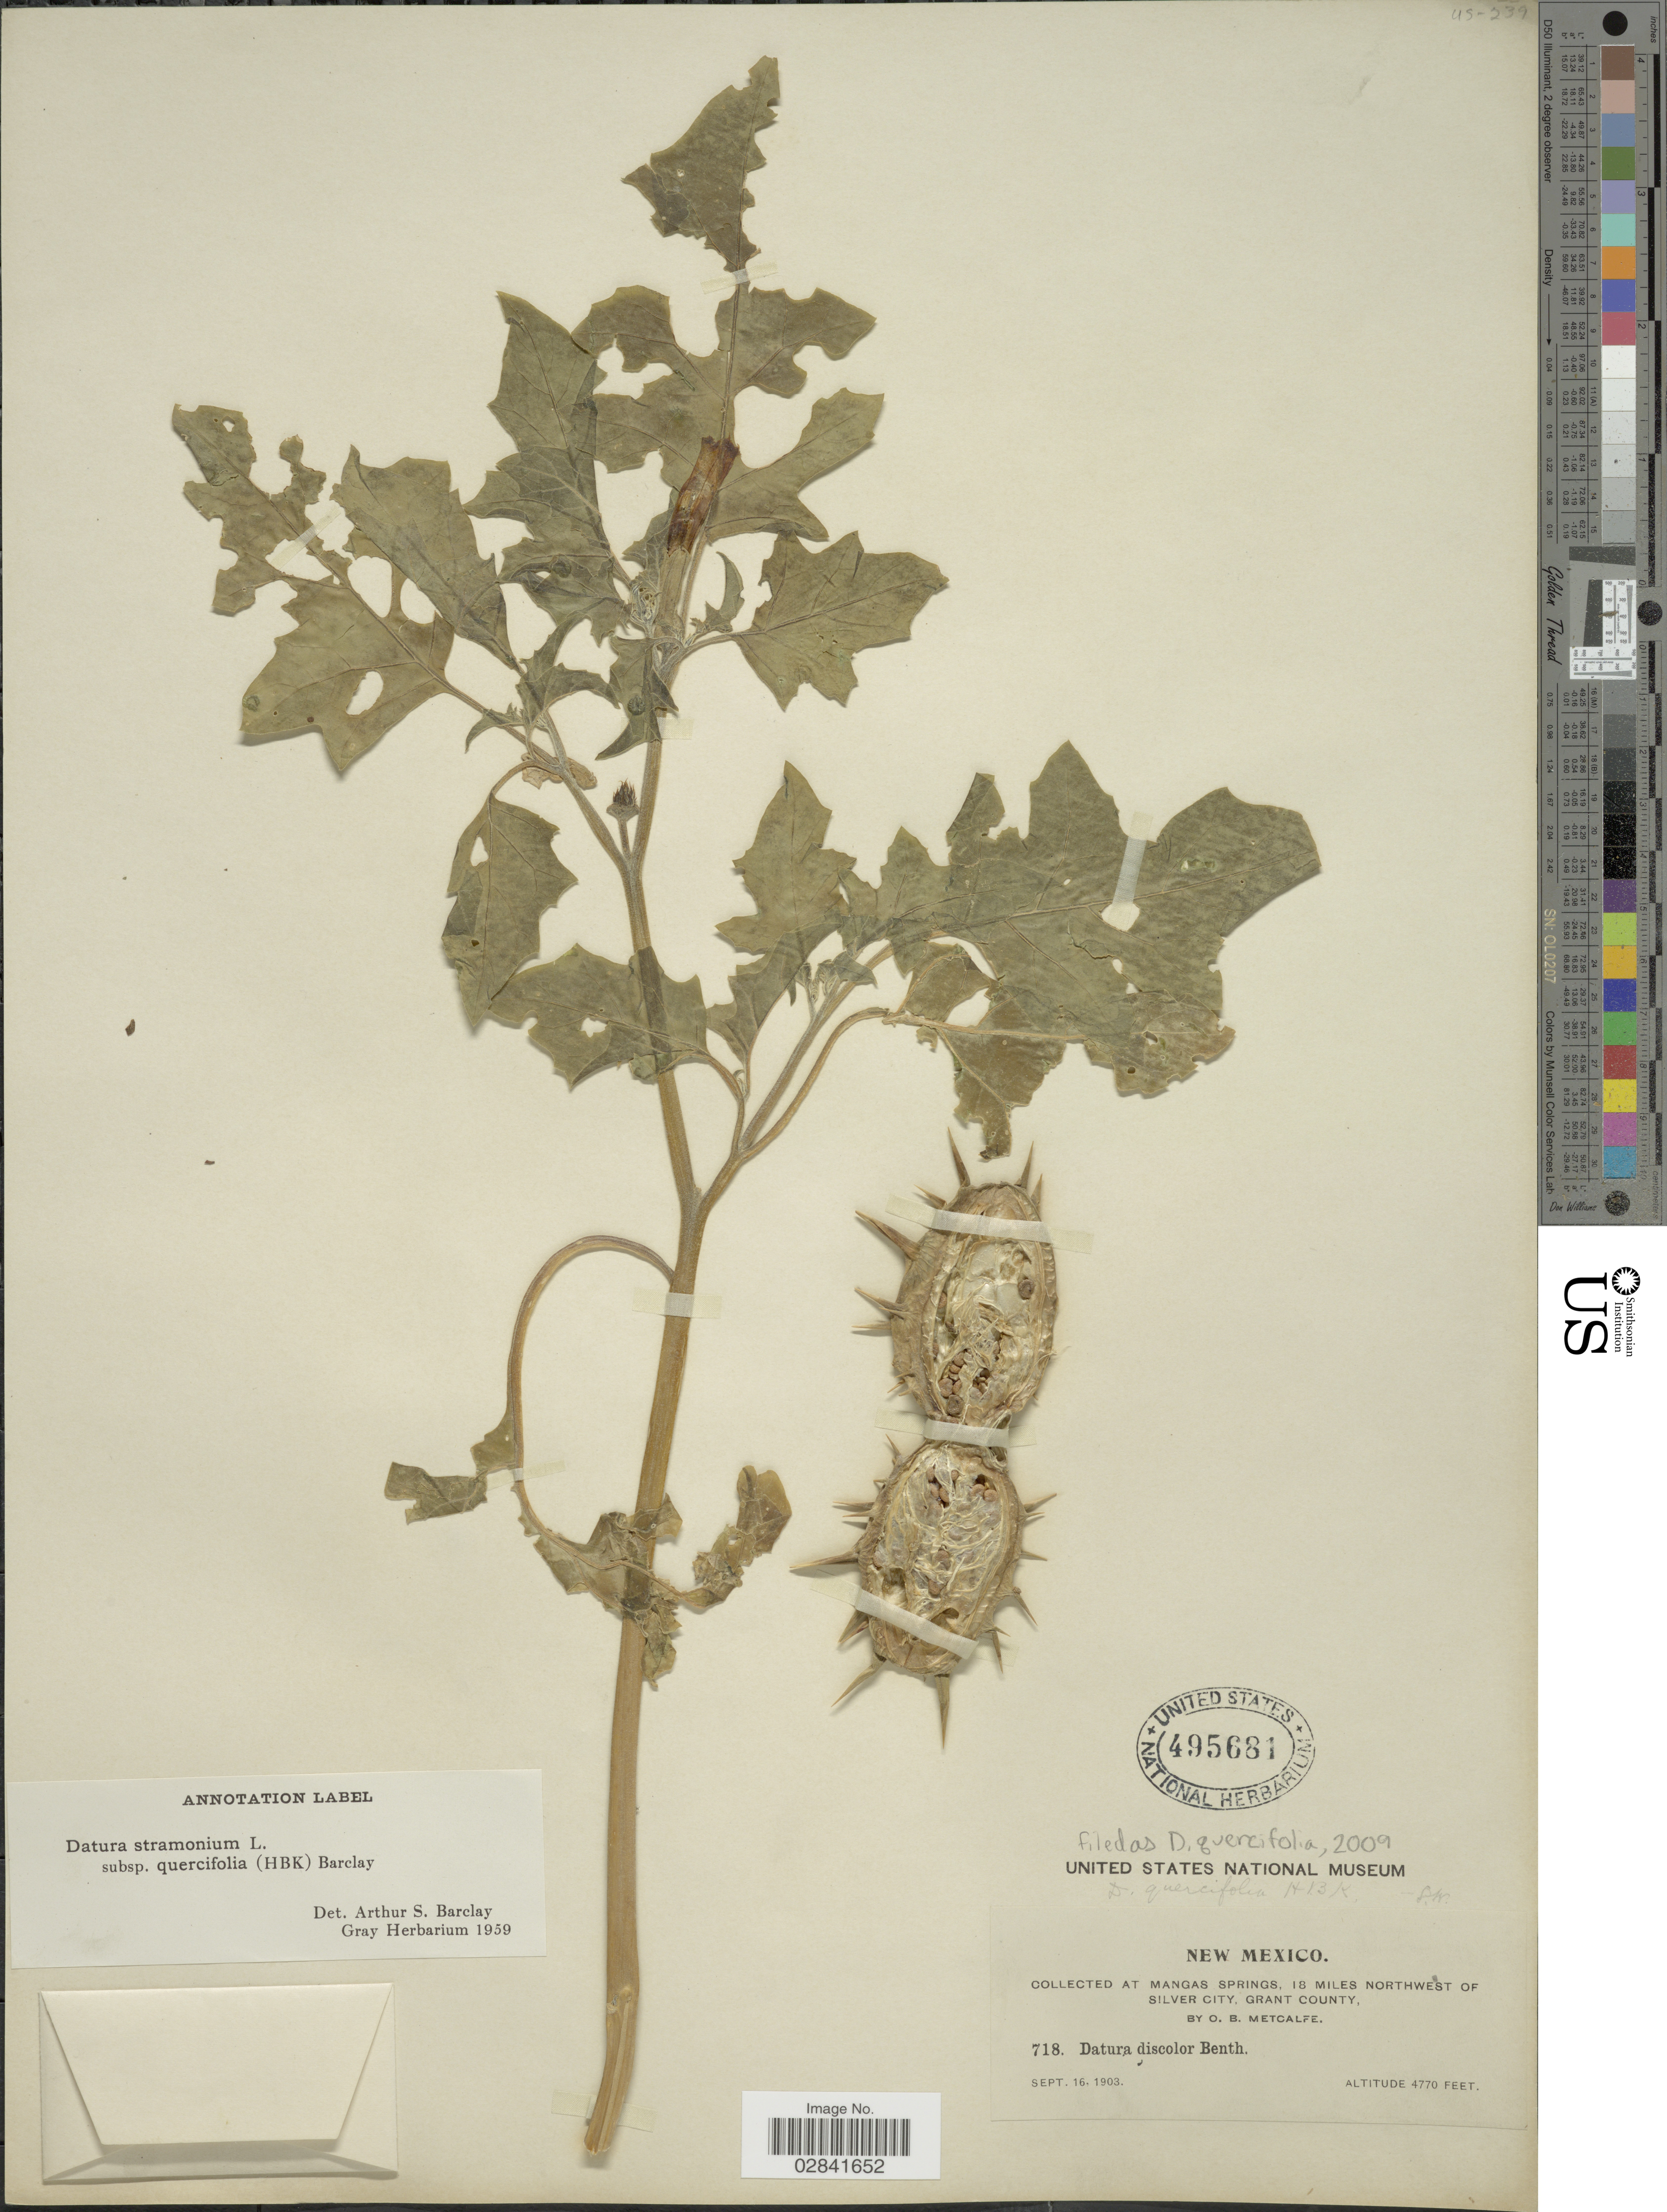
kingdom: Plantae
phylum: Tracheophyta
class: Magnoliopsida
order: Solanales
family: Solanaceae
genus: Datura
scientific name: Datura quercifolia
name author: Kunth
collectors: O. B. Metcalfe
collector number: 718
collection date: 1903-09-16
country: United States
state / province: New Mexico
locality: At Mangas Springs, 18 miles northwest of Silver City, Grant County.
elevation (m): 1454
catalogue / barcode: US 495681